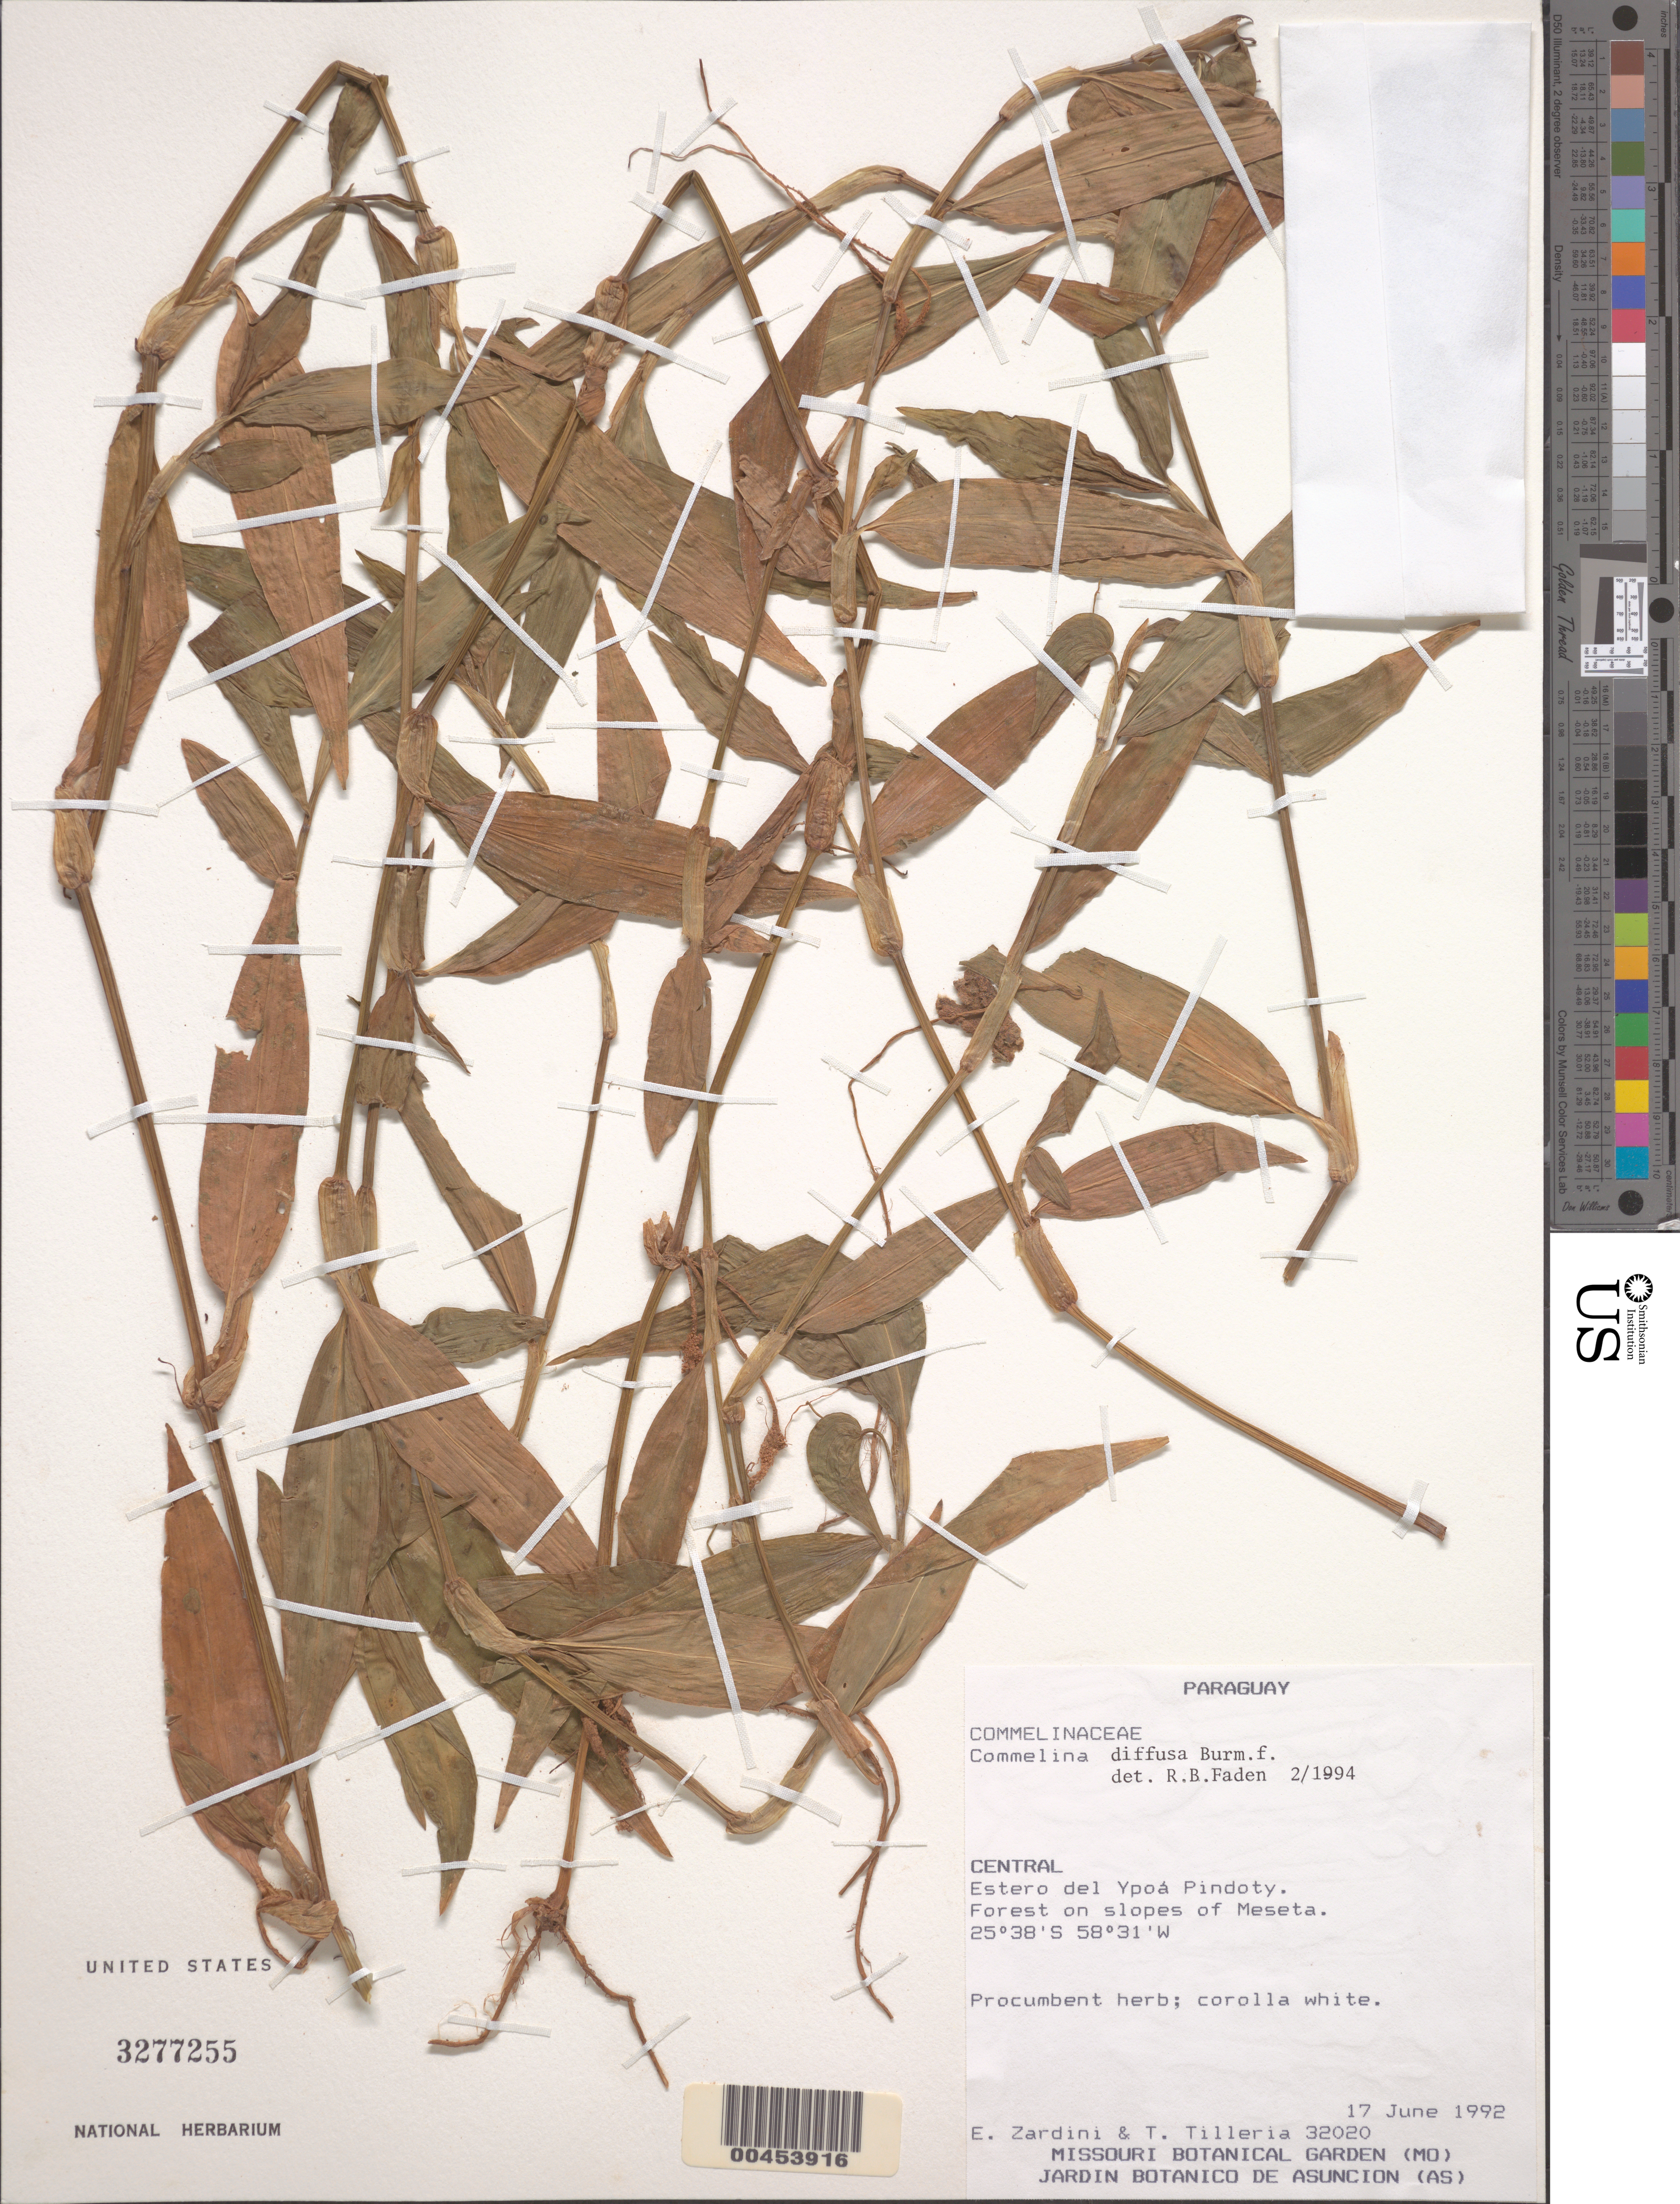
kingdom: Plantae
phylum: Tracheophyta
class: Liliopsida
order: Commelinales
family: Commelinaceae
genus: Commelina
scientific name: Commelina diffusa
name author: Burm. f.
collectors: E. M. Zardini & T. Tilleria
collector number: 32020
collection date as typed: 17 Jun 1992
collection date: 1992-06-17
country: Paraguay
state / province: Central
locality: Estero del ypoa pindoty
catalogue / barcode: US 3277255